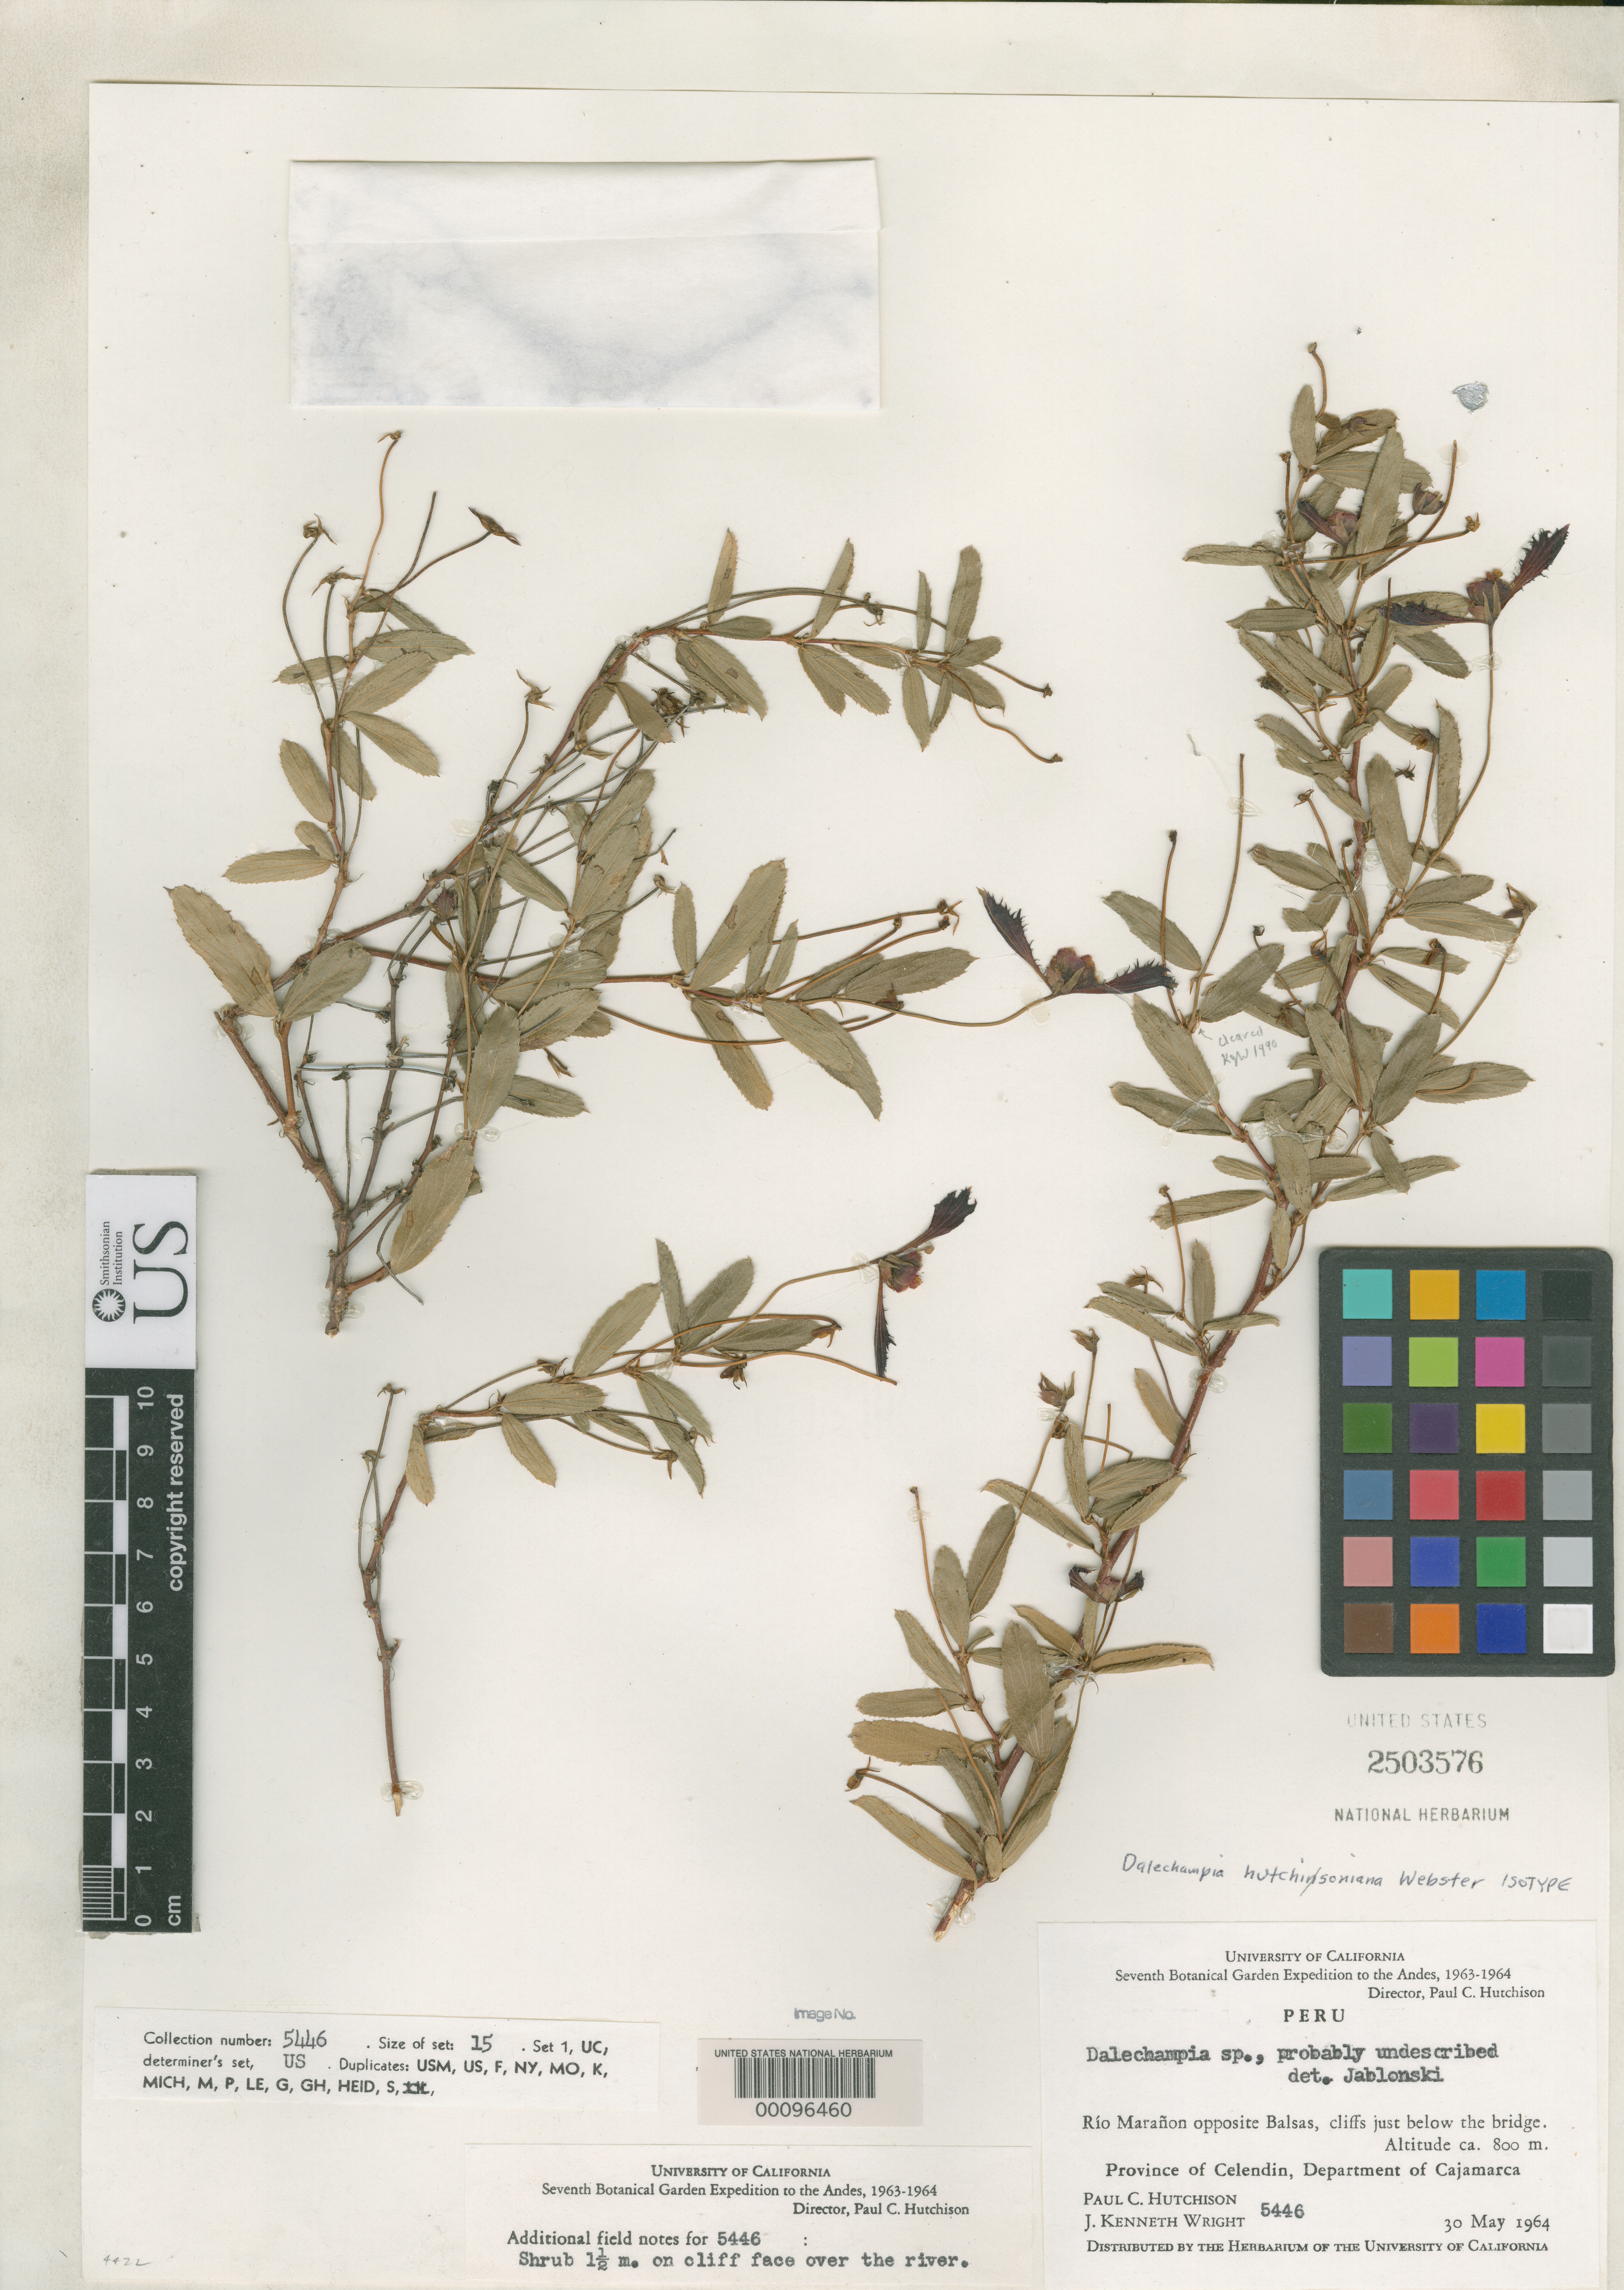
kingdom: Plantae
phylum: Tracheophyta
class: Magnoliopsida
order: Malpighiales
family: Euphorbiaceae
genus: Dalechampia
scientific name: Dalechampia hutchinsoniana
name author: G.L. Webster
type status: Isotype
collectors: P. C. Hutchison & J. K. Wright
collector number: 5446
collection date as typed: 30 May 1964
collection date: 1964-05-30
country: Peru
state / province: Cajamarca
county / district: Celendín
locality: near Balsas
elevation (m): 800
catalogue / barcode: US 2503576